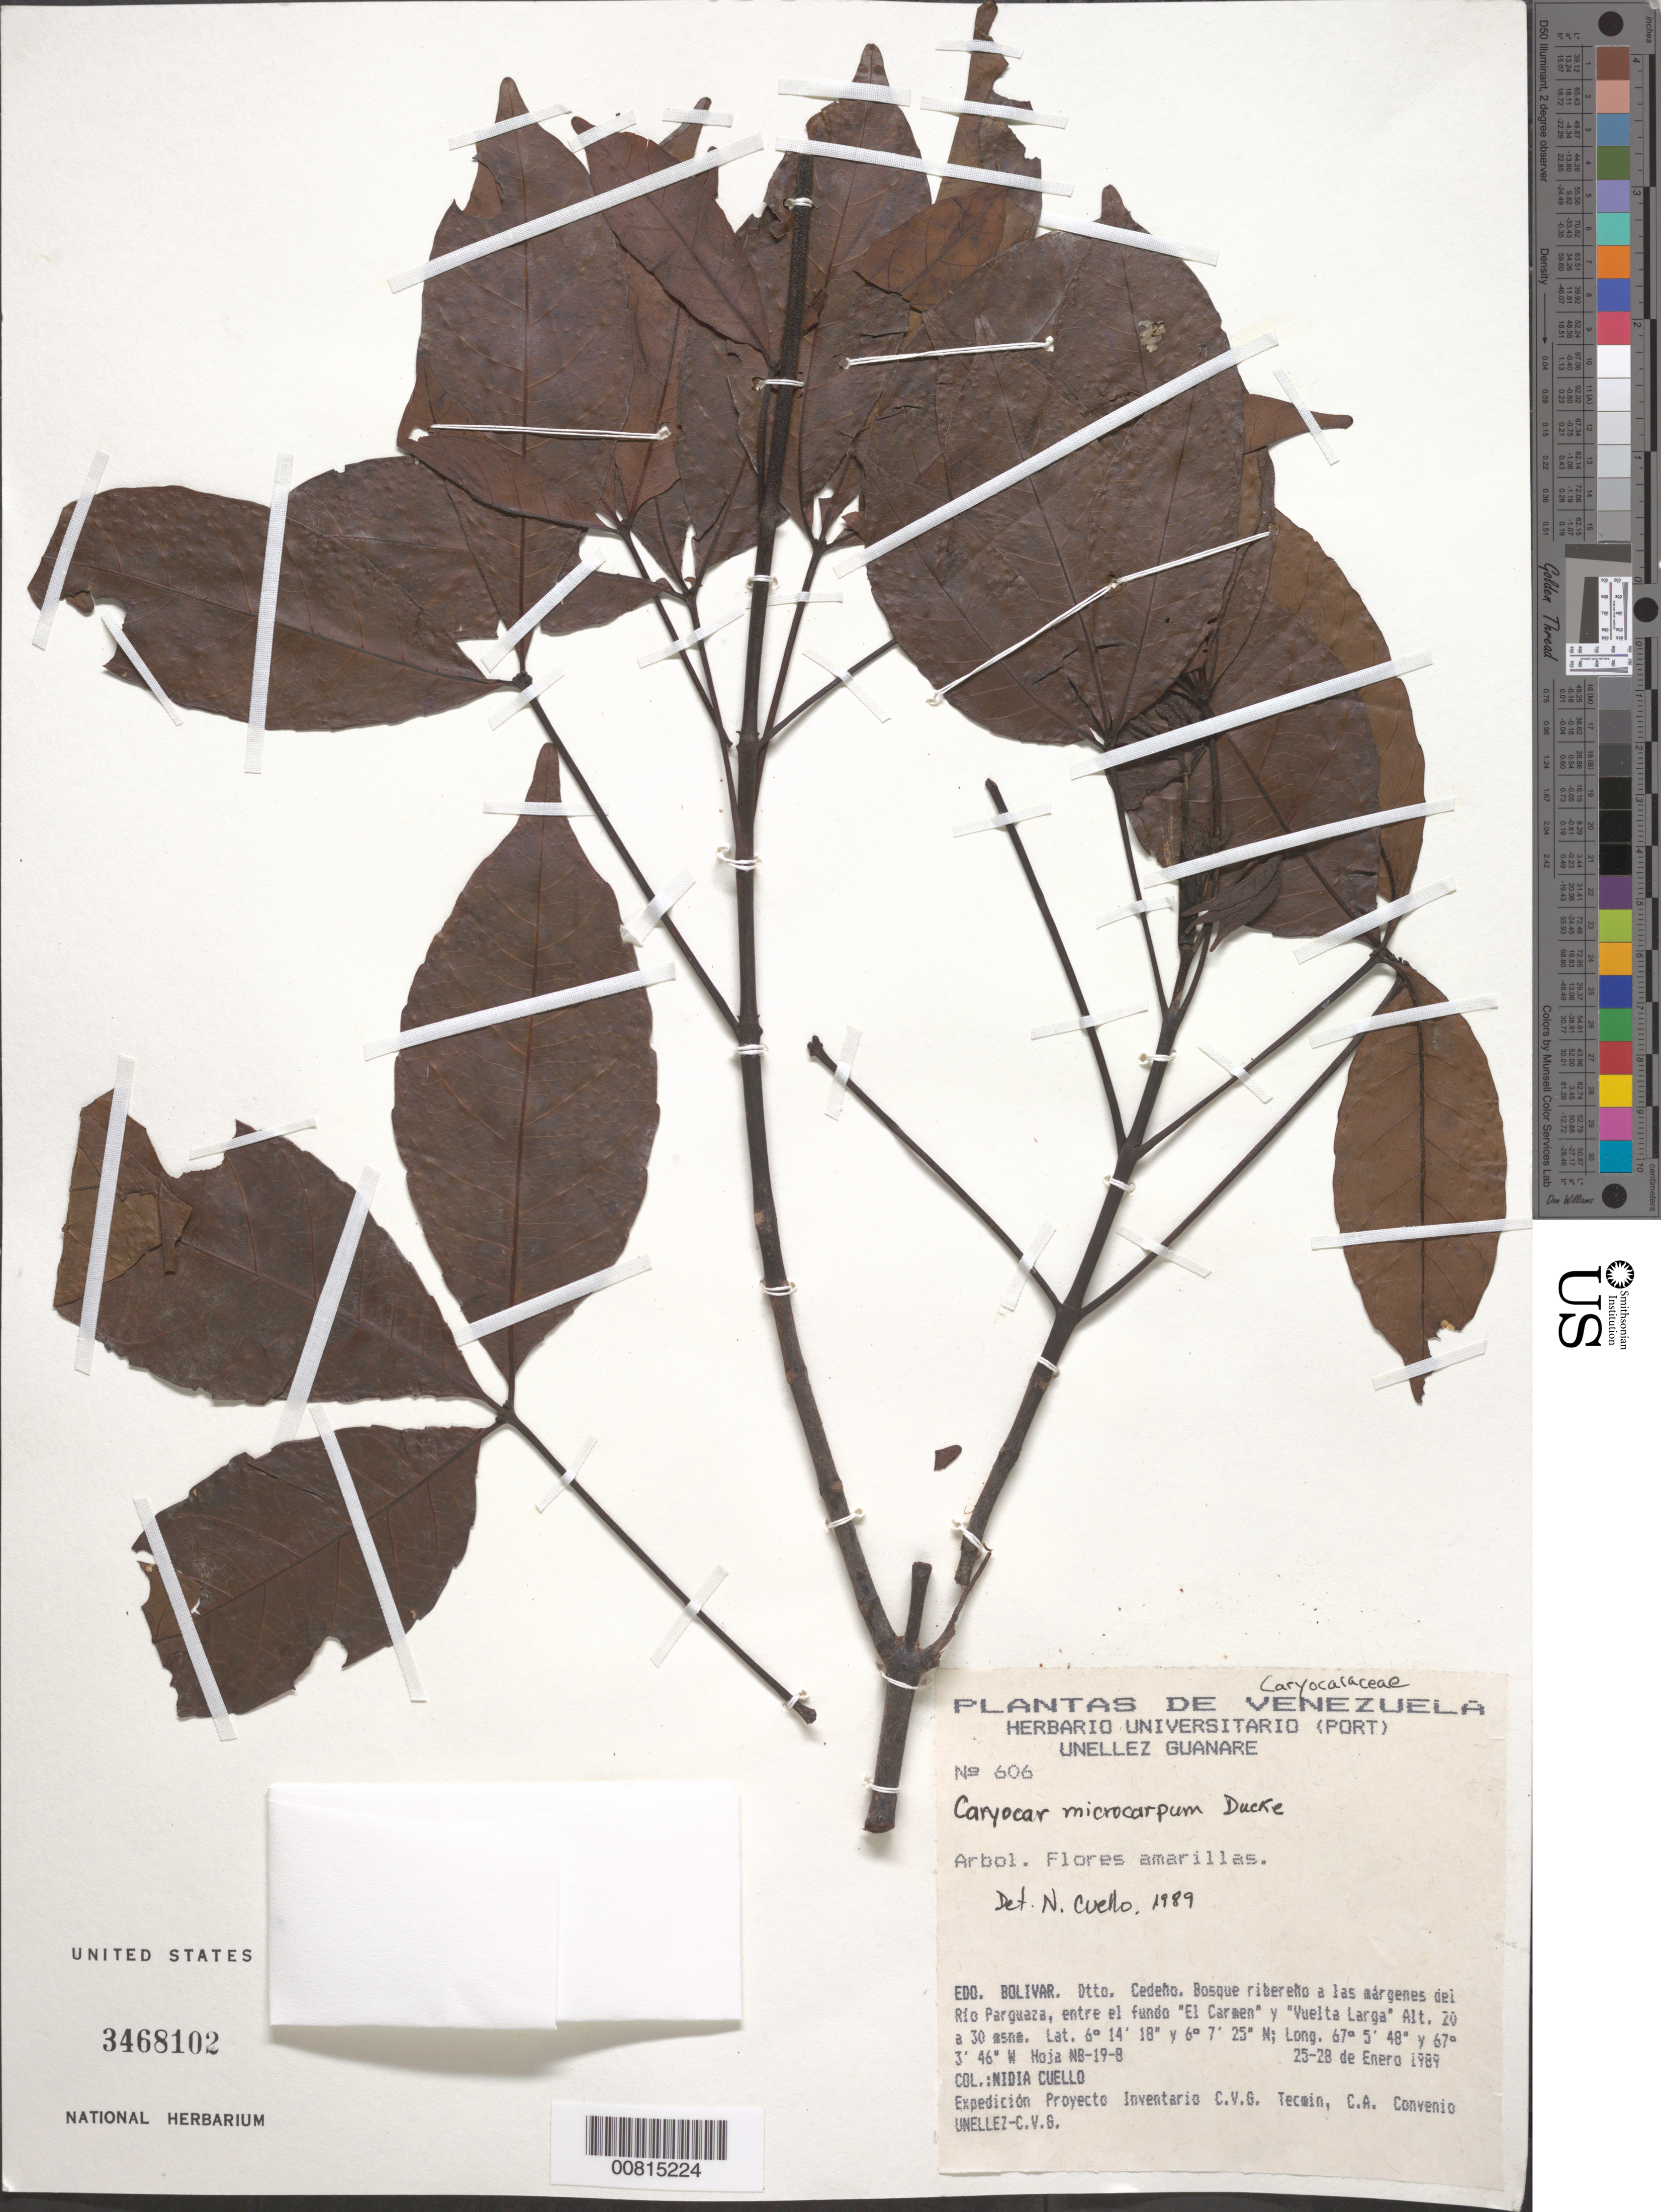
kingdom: Plantae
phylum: Tracheophyta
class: Magnoliopsida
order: Malpighiales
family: Caryocaraceae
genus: Caryocar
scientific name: Caryocar microcarpum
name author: Ducke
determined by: Cuello, Nidia L.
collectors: N. L. Cuello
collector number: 606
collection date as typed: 25-Jan-89 to 28-Jan-89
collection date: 1989-01-25/1989-01-28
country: Venezuela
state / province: Bolívar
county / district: Cedeño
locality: Rio Parguaza, entre el fundo 'El Carmen' y 'Vuelta Larga'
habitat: Riverine forest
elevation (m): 20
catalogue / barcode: US 3468102